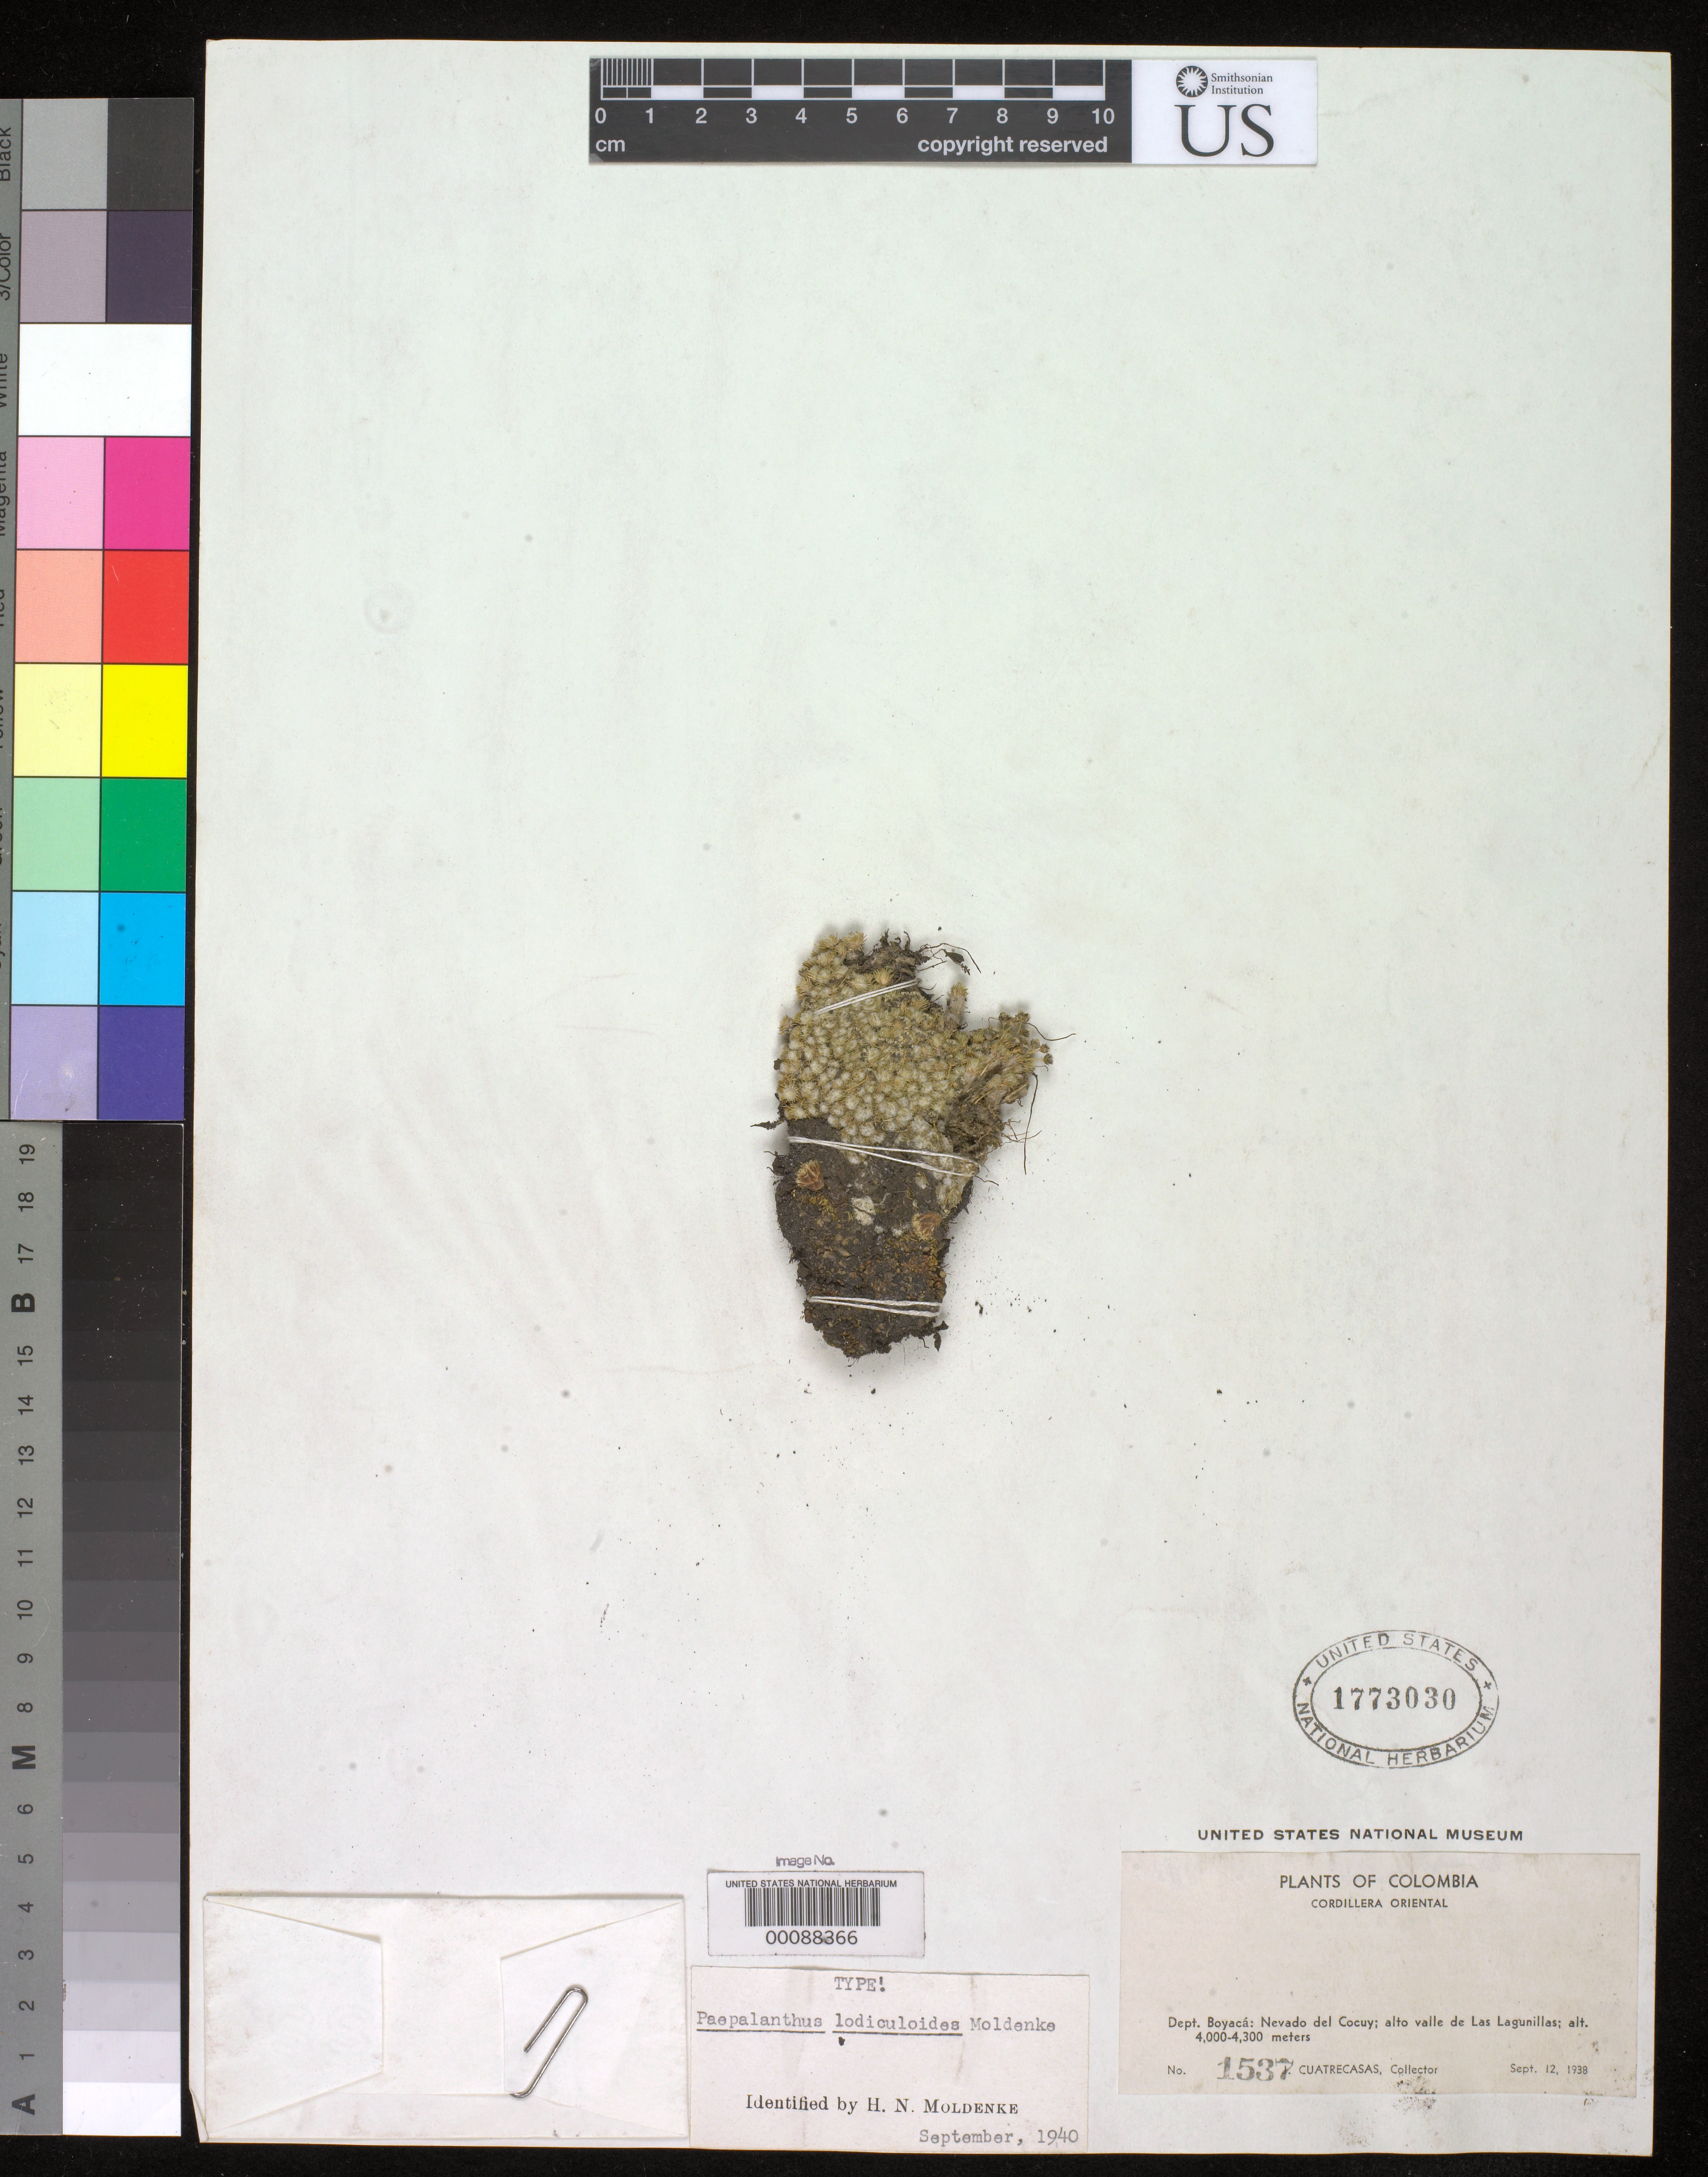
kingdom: Plantae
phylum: Tracheophyta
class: Liliopsida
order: Poales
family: Eriocaulaceae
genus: Paepalanthus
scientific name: Paepalanthus lodiculoides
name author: Moldenke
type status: Holotype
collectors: J. Cuatrecasas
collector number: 1537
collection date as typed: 12 Sep 1938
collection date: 1938-09-12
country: Colombia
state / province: Boyacá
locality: Nevada del Cocuy, alto valle de Las Lagunillas.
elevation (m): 4000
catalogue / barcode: US 1773030